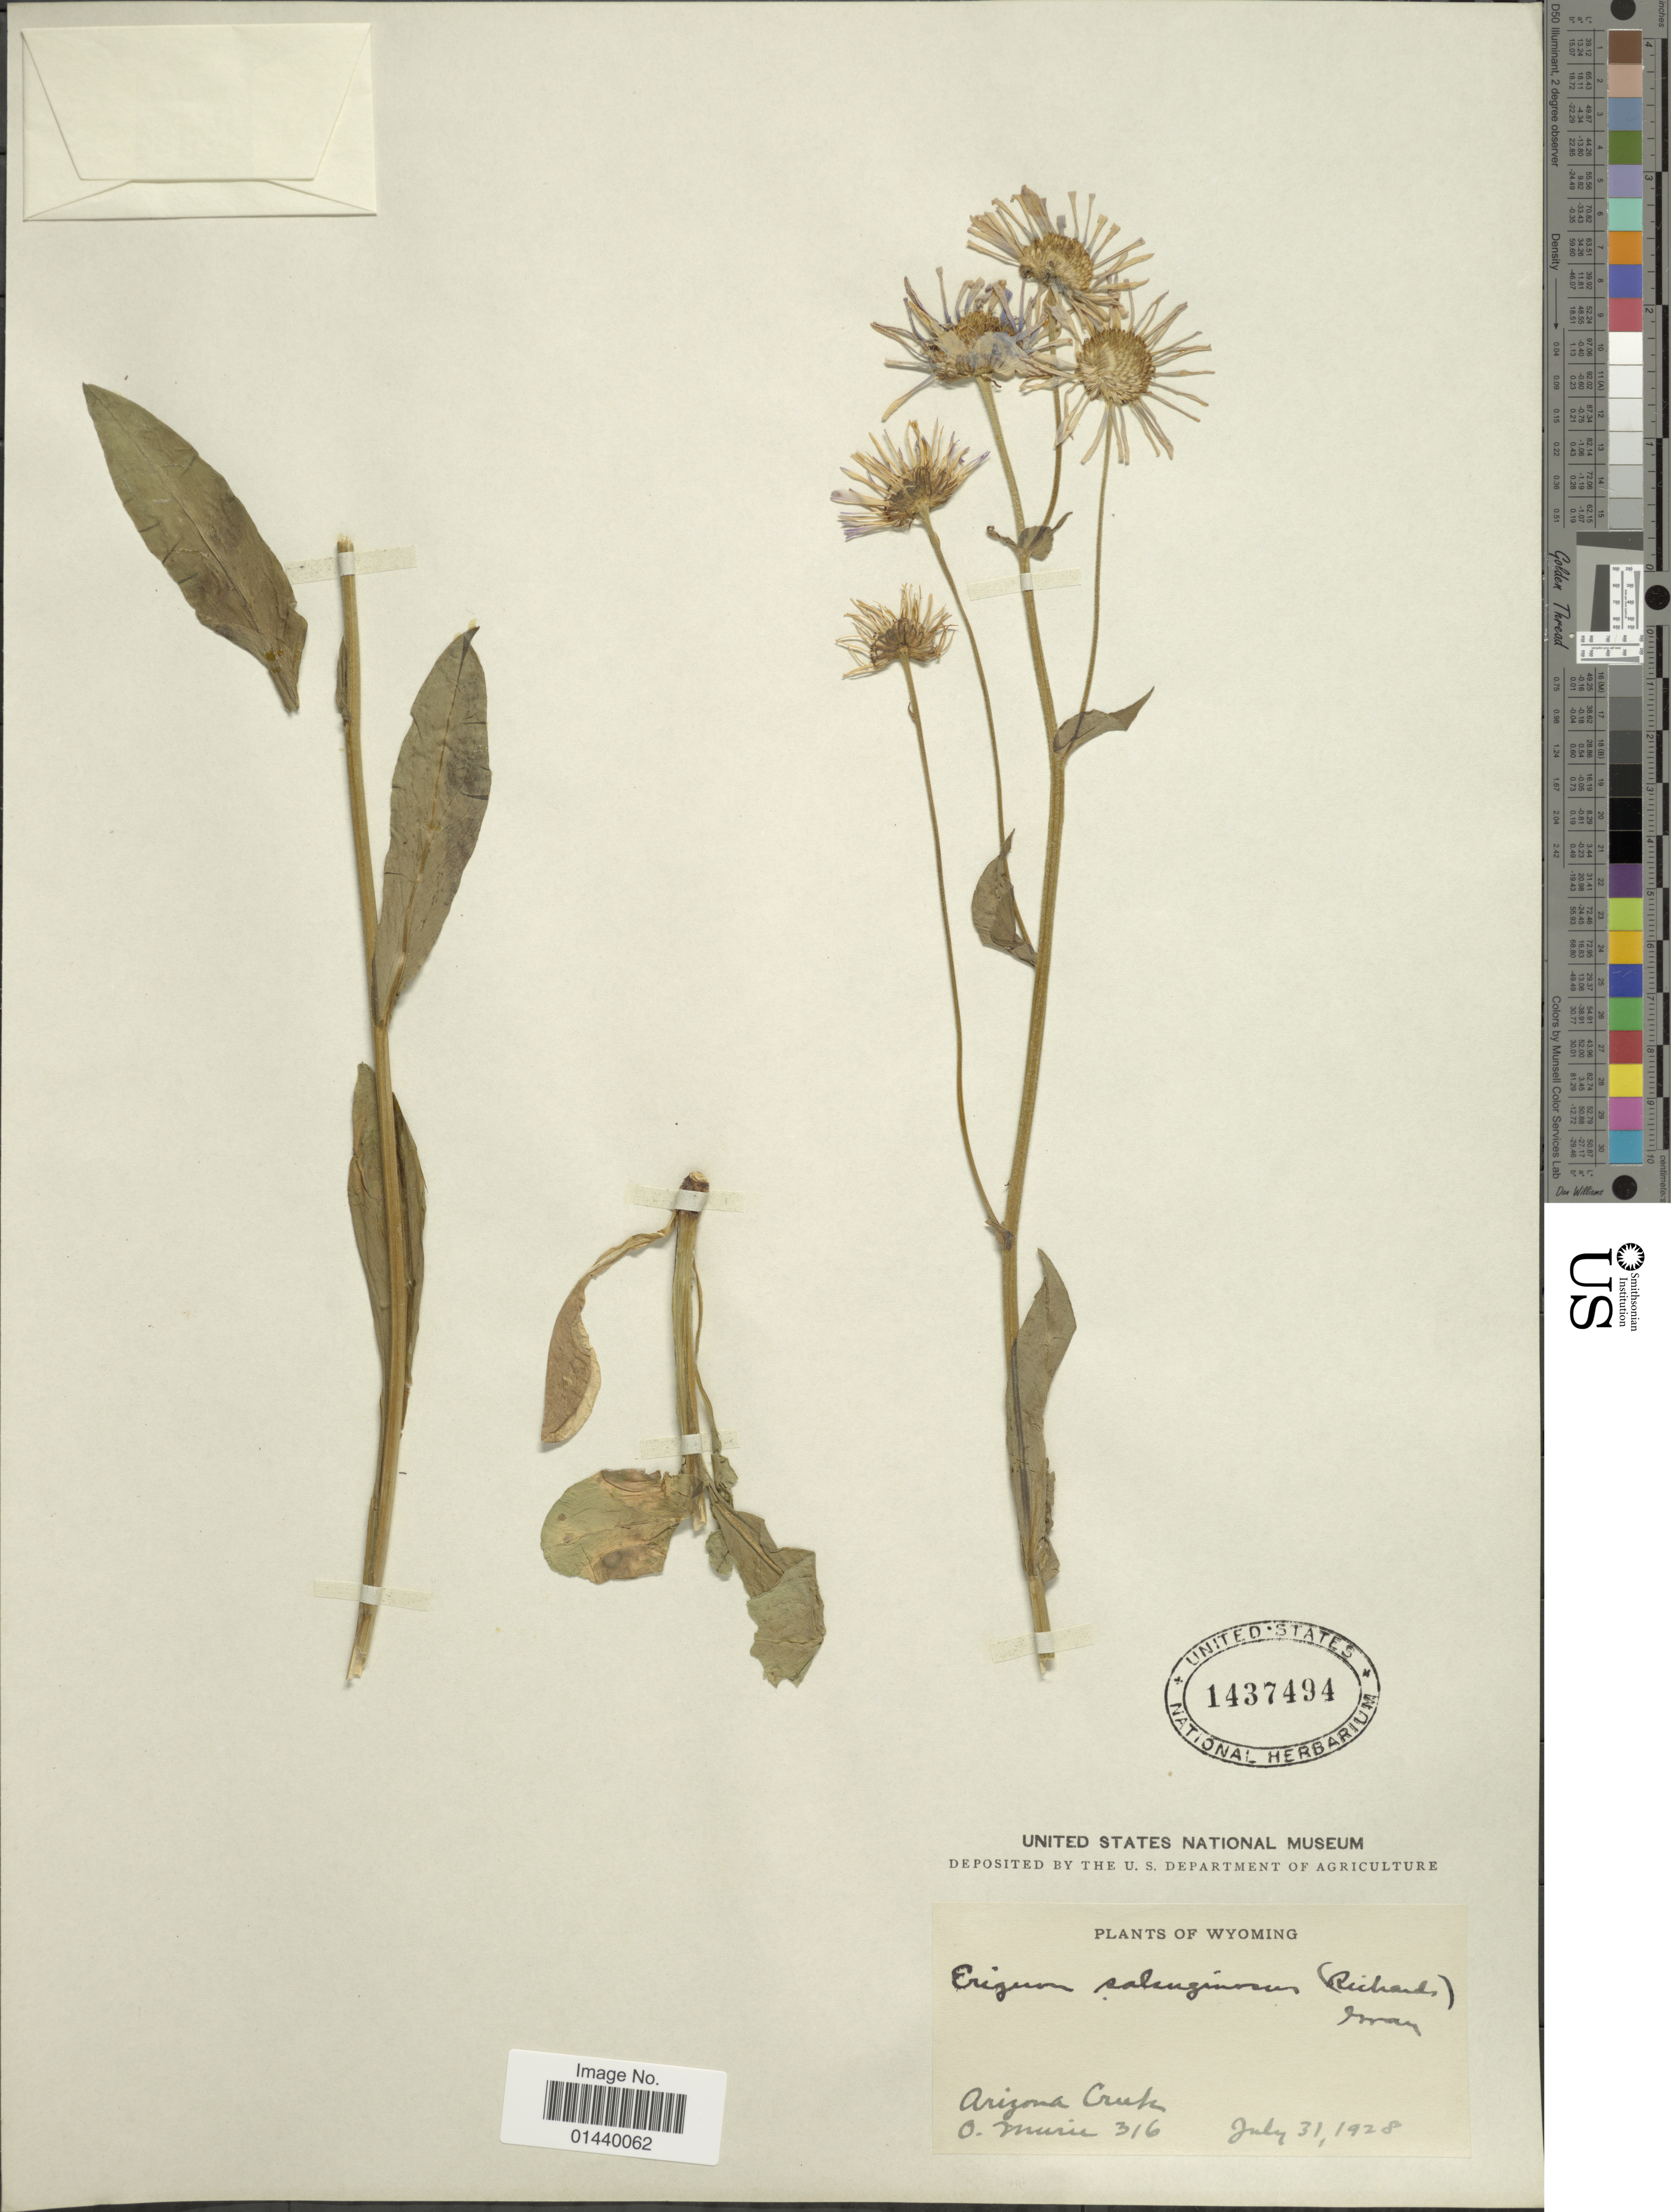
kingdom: Plantae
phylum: Tracheophyta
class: Magnoliopsida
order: Asterales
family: Asteraceae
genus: Erigeron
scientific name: Erigeron salsuginosus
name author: (Richardson ex R. Br.) A. Gray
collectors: O. Murie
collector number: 316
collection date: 1928-07-31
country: United States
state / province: Wyoming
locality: Arizona Creek.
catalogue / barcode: US 1437494